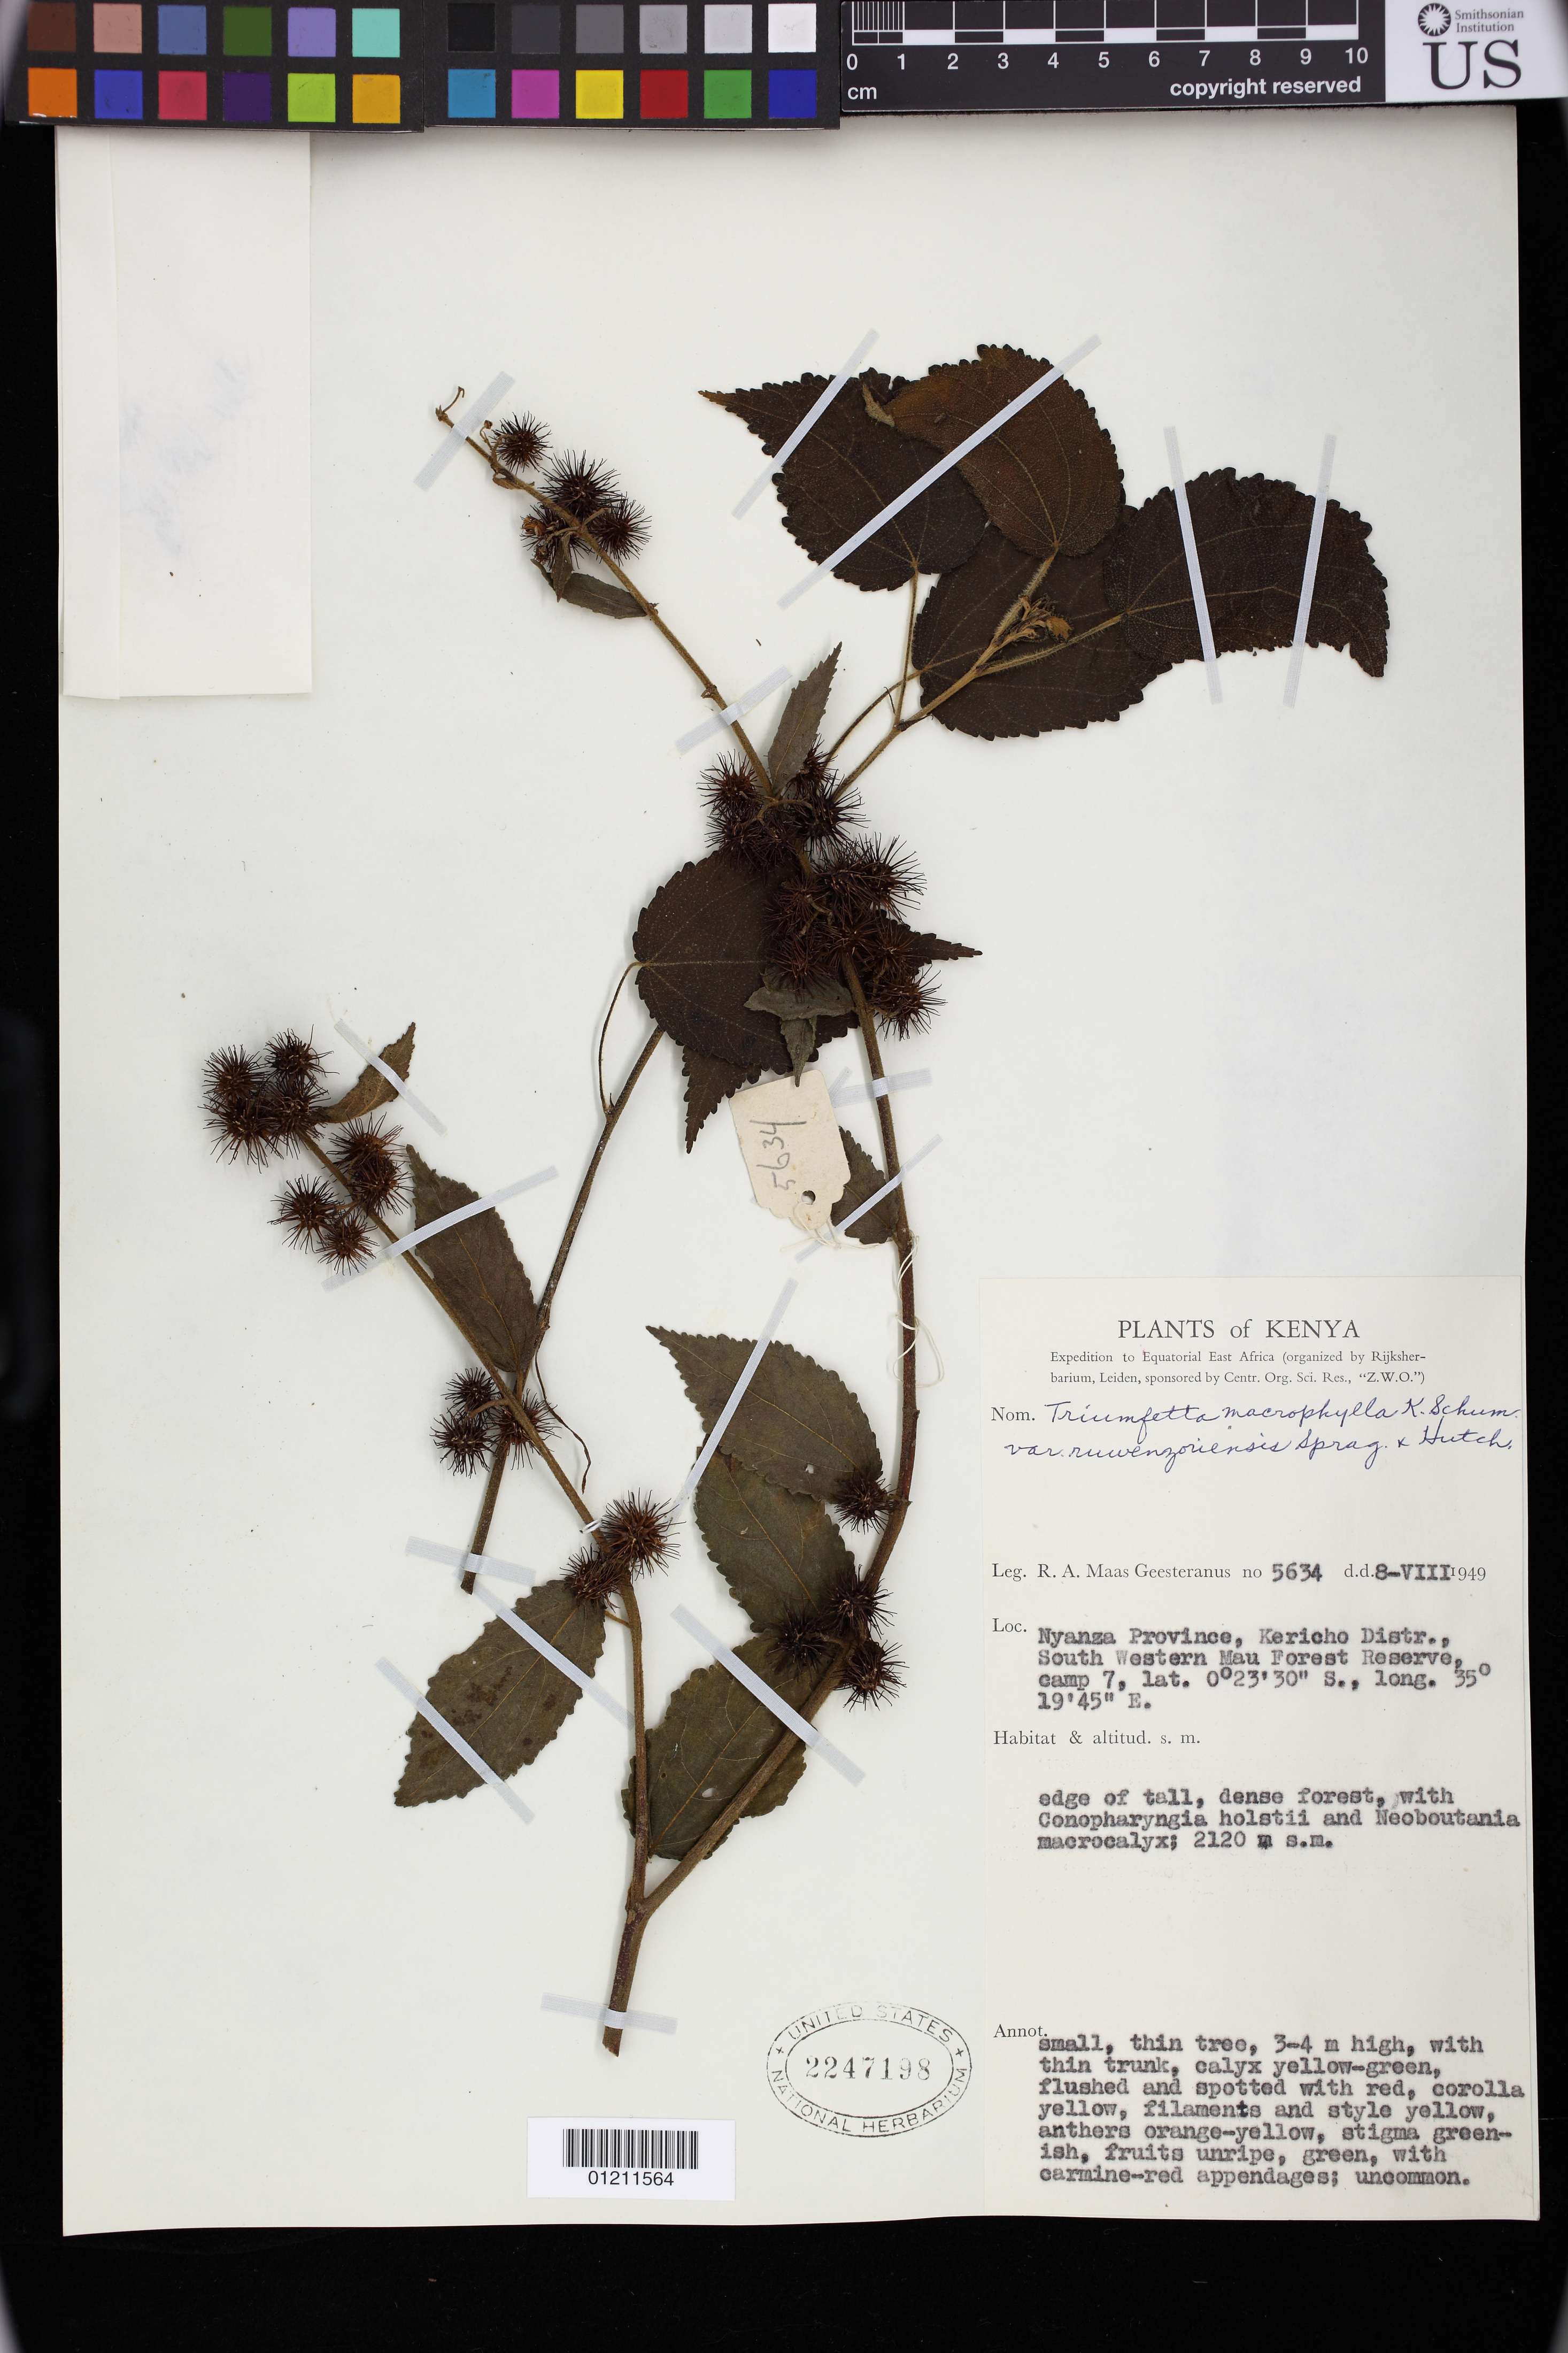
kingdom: Plantae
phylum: Tracheophyta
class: Magnoliopsida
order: Malvales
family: Malvaceae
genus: Triumfetta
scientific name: Triumfetta brachyceras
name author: K. Schum.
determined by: Dorr, Laurence J., Curator (BOT), Smithsonian Institution - National Museum of Natural History (UNITED STATES)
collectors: R. A. Maas Geesteranus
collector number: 5634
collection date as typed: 08 Aug 1949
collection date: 1949-08-08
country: Kenya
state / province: Kericho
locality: Nyanza Province, Kericho District, South-western Mau Forest Reserve, camp 7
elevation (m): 2120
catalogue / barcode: US 2247198